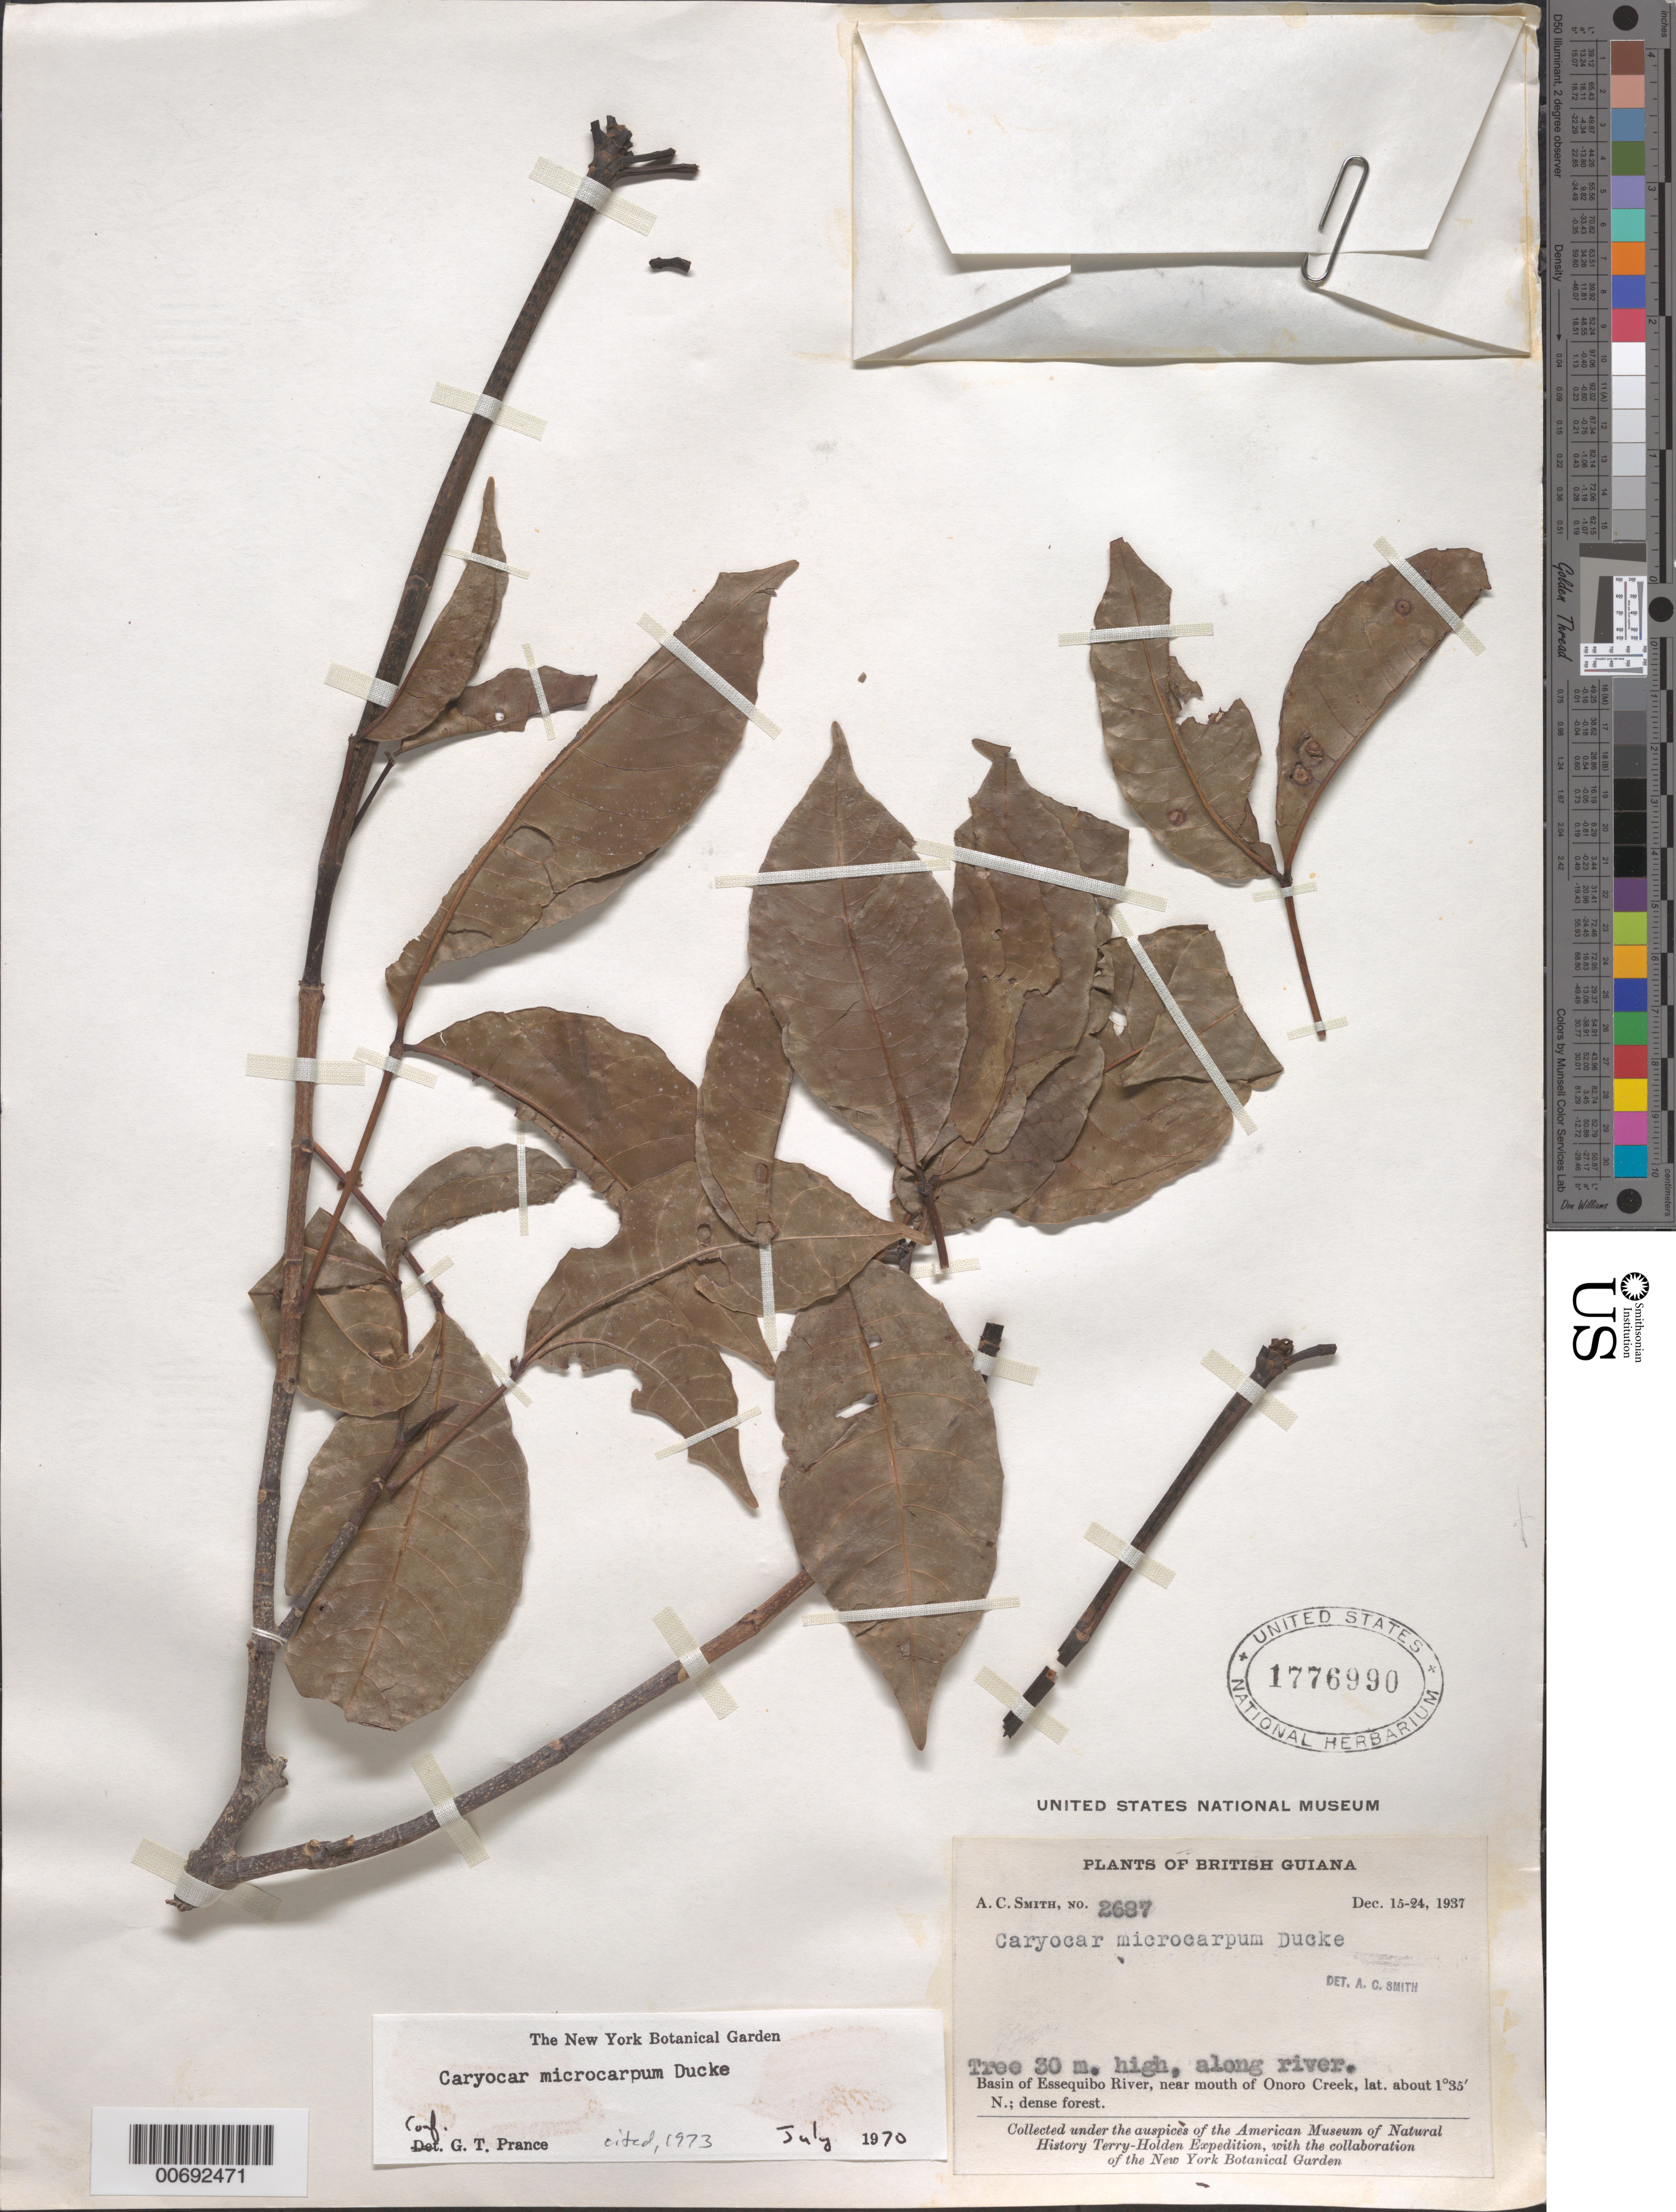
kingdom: Plantae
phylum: Tracheophyta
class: Magnoliopsida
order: Malpighiales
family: Caryocaraceae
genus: Caryocar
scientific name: Caryocar microcarpum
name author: Ducke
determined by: Prance, G. T.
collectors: A. C. Smith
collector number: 2687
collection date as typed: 15-Dec-37 to 24-Dec-37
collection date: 1937-12-15/1937-12-24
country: Guyana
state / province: U. Takutu-U. Essequibo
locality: Onoro Creek (near mouth), Essequibo River basin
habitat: Dense forest; along river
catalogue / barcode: US 1776990